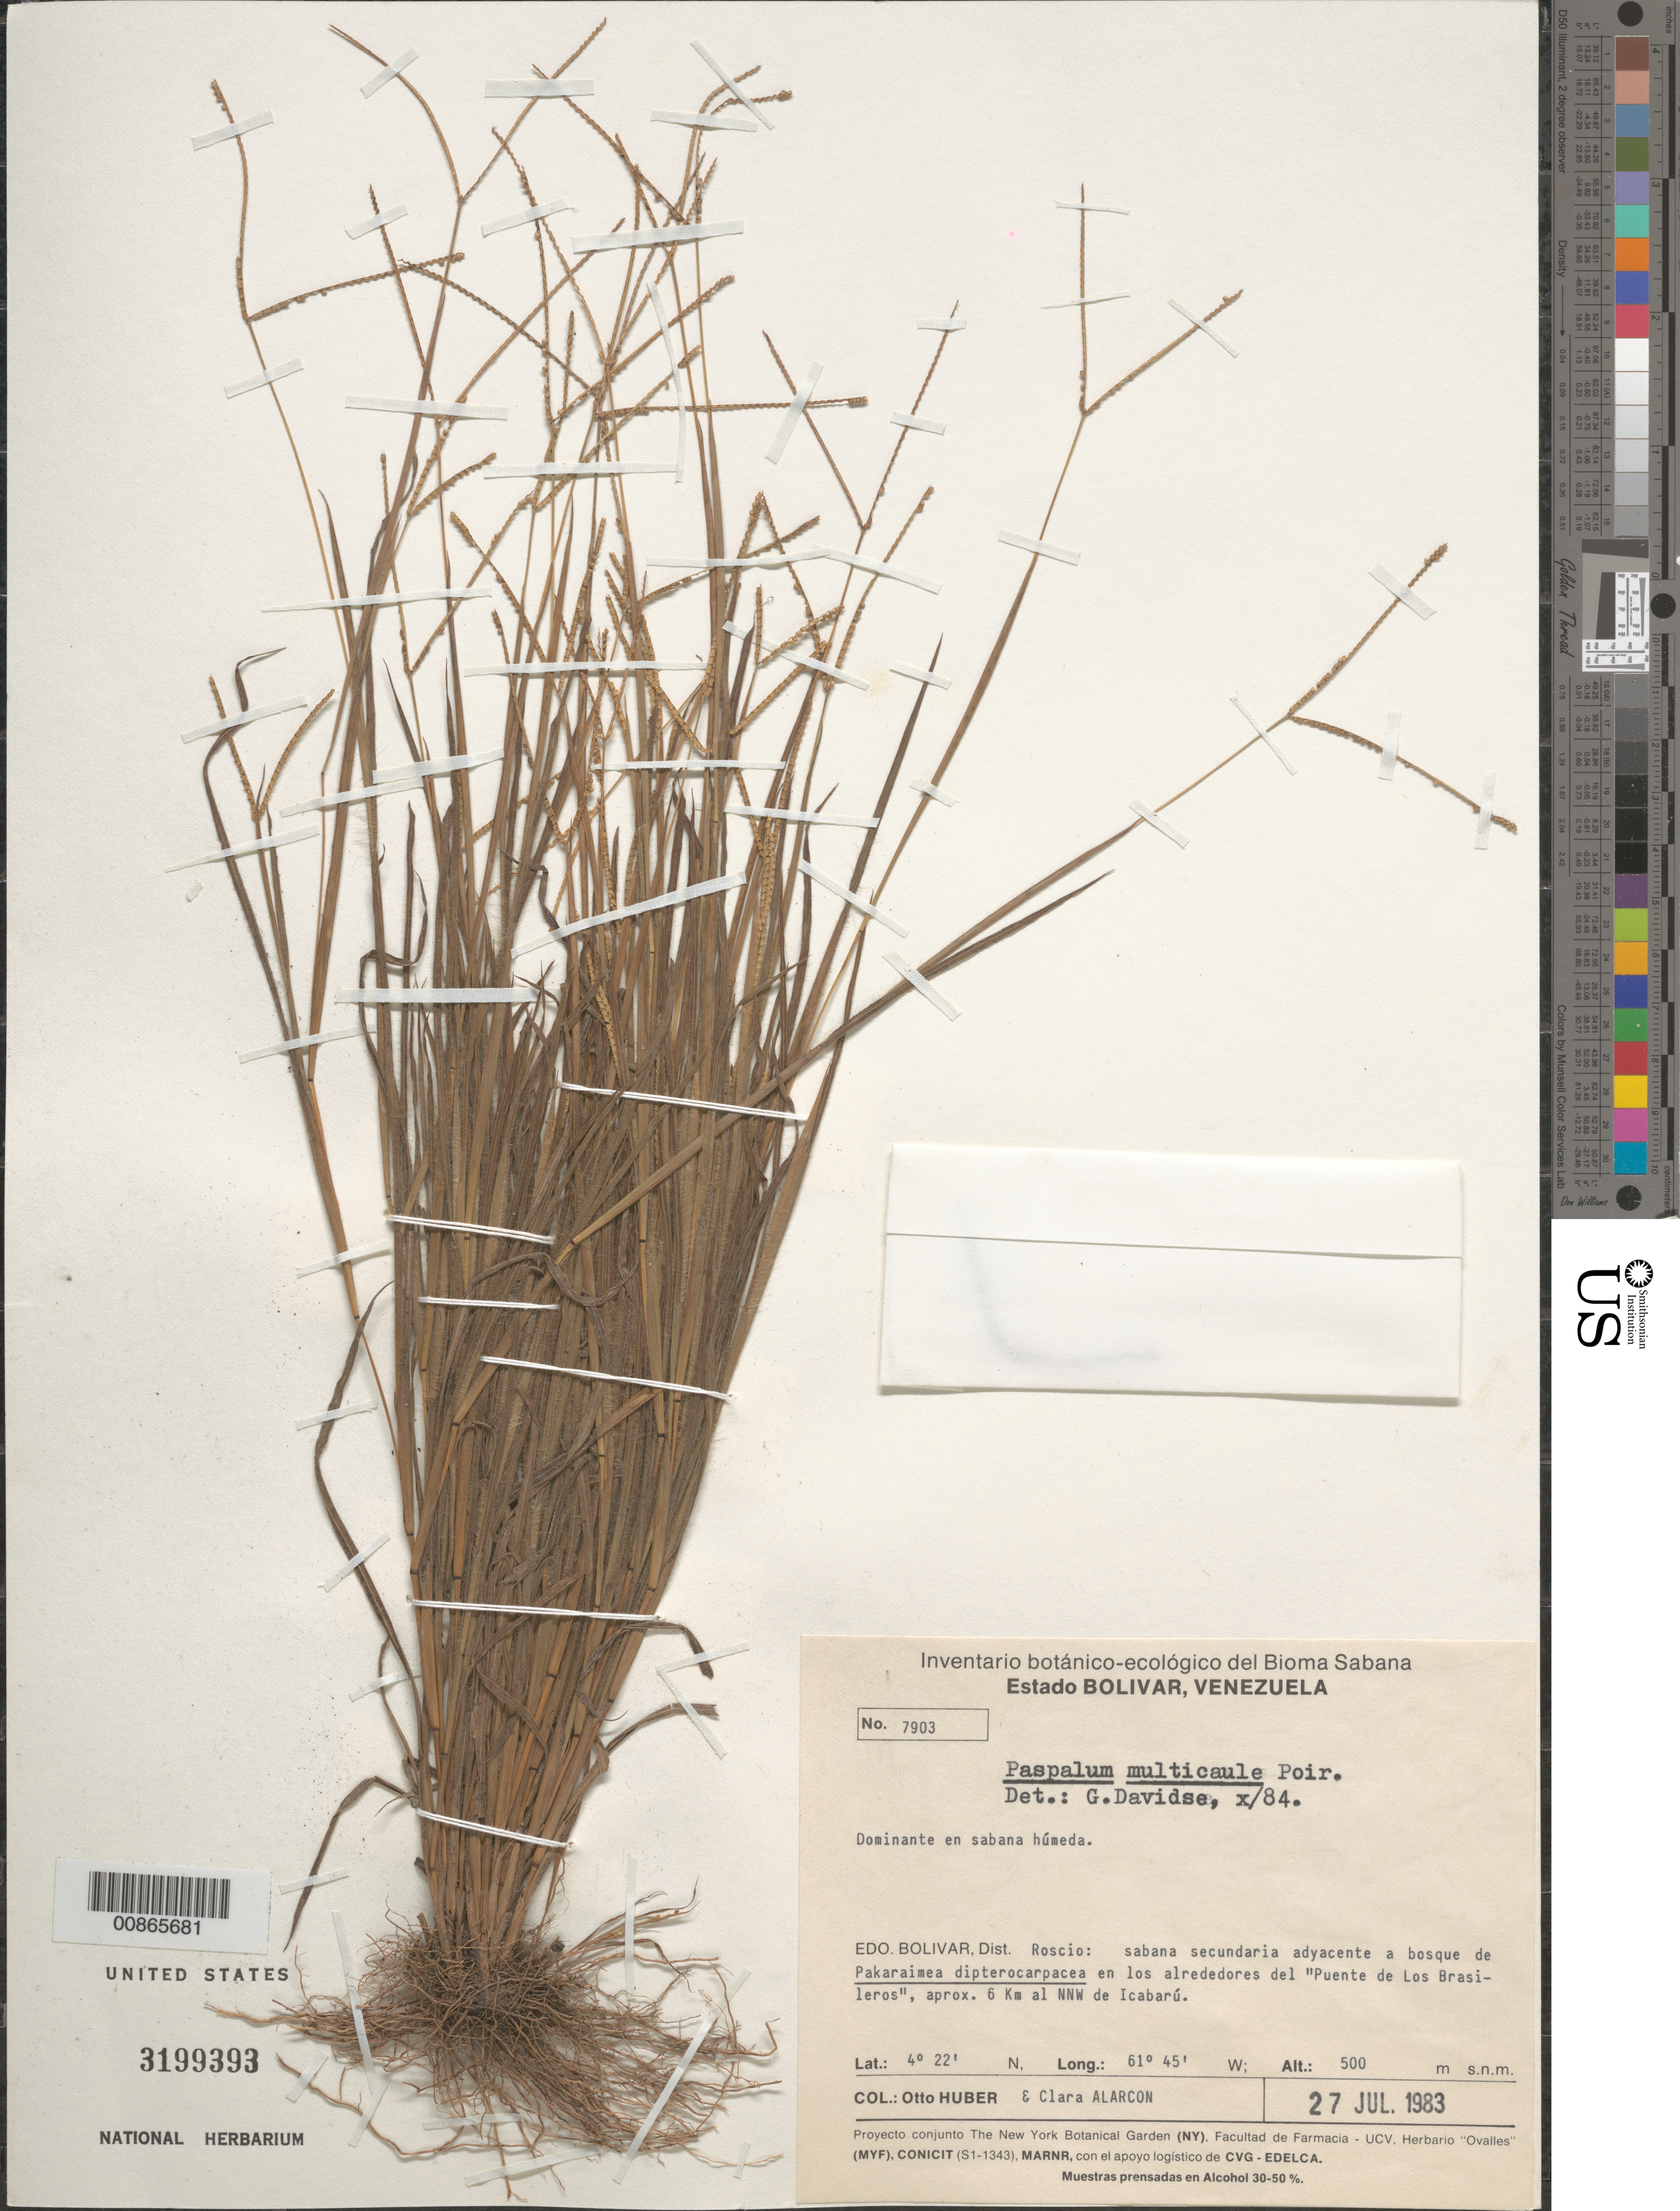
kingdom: Plantae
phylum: Tracheophyta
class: Liliopsida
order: Poales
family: Poaceae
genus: Paspalum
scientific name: Paspalum multicaule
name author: Poir.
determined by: Davidse, Gerrit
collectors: O. Huber & C. Alarcon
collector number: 7903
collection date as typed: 27-Jul-83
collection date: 1983-07-27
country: Venezuela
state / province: Bolívar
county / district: Roscio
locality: Icabarú, 6 km NNW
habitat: Sabana secondaria adyacente a bosque de Pakaraimea dipterocarpacea; dominante en sabana húmeda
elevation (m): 500